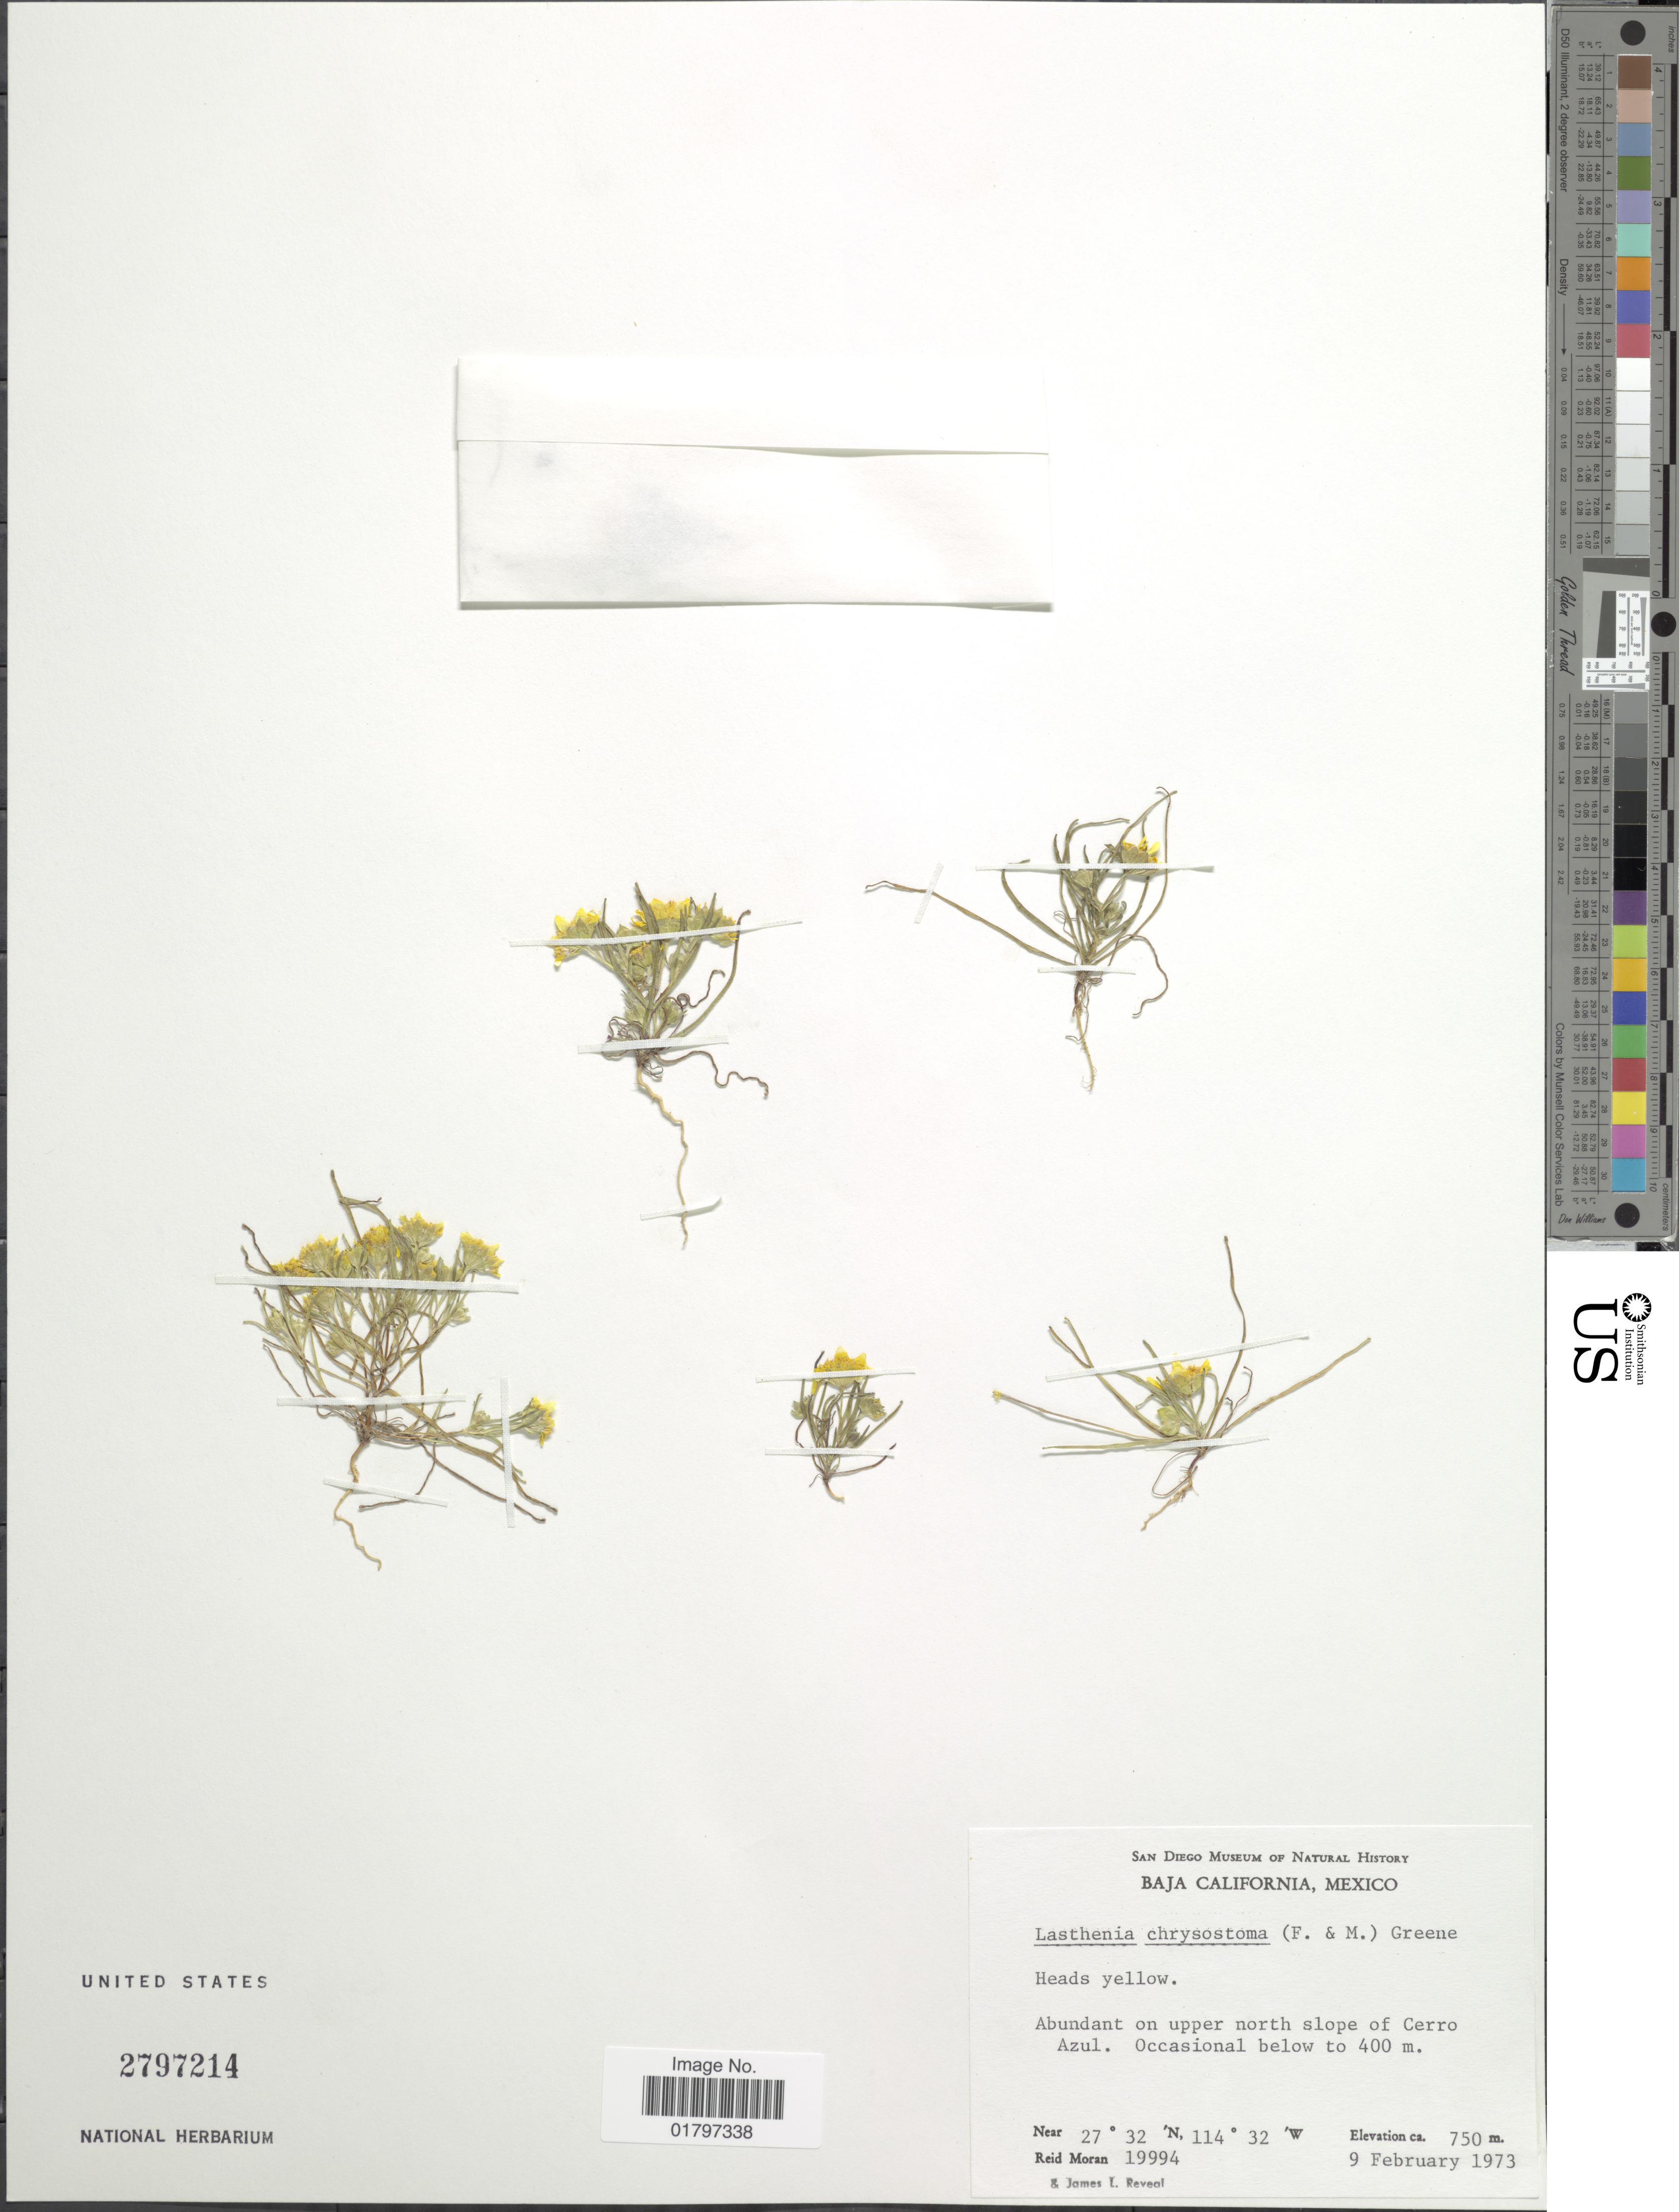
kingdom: Plantae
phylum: Tracheophyta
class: Magnoliopsida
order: Asterales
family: Asteraceae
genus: Lasthenia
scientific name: Lasthenia chrysostoma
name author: (Fisch. & C.A. Mey.) Greene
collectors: R. V. Moran & J. L. Reveal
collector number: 19994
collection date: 1973-02-09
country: Mexico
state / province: Baja California Sur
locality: Abundant on upper north slope of Cerro Azul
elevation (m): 750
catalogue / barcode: US 2797214